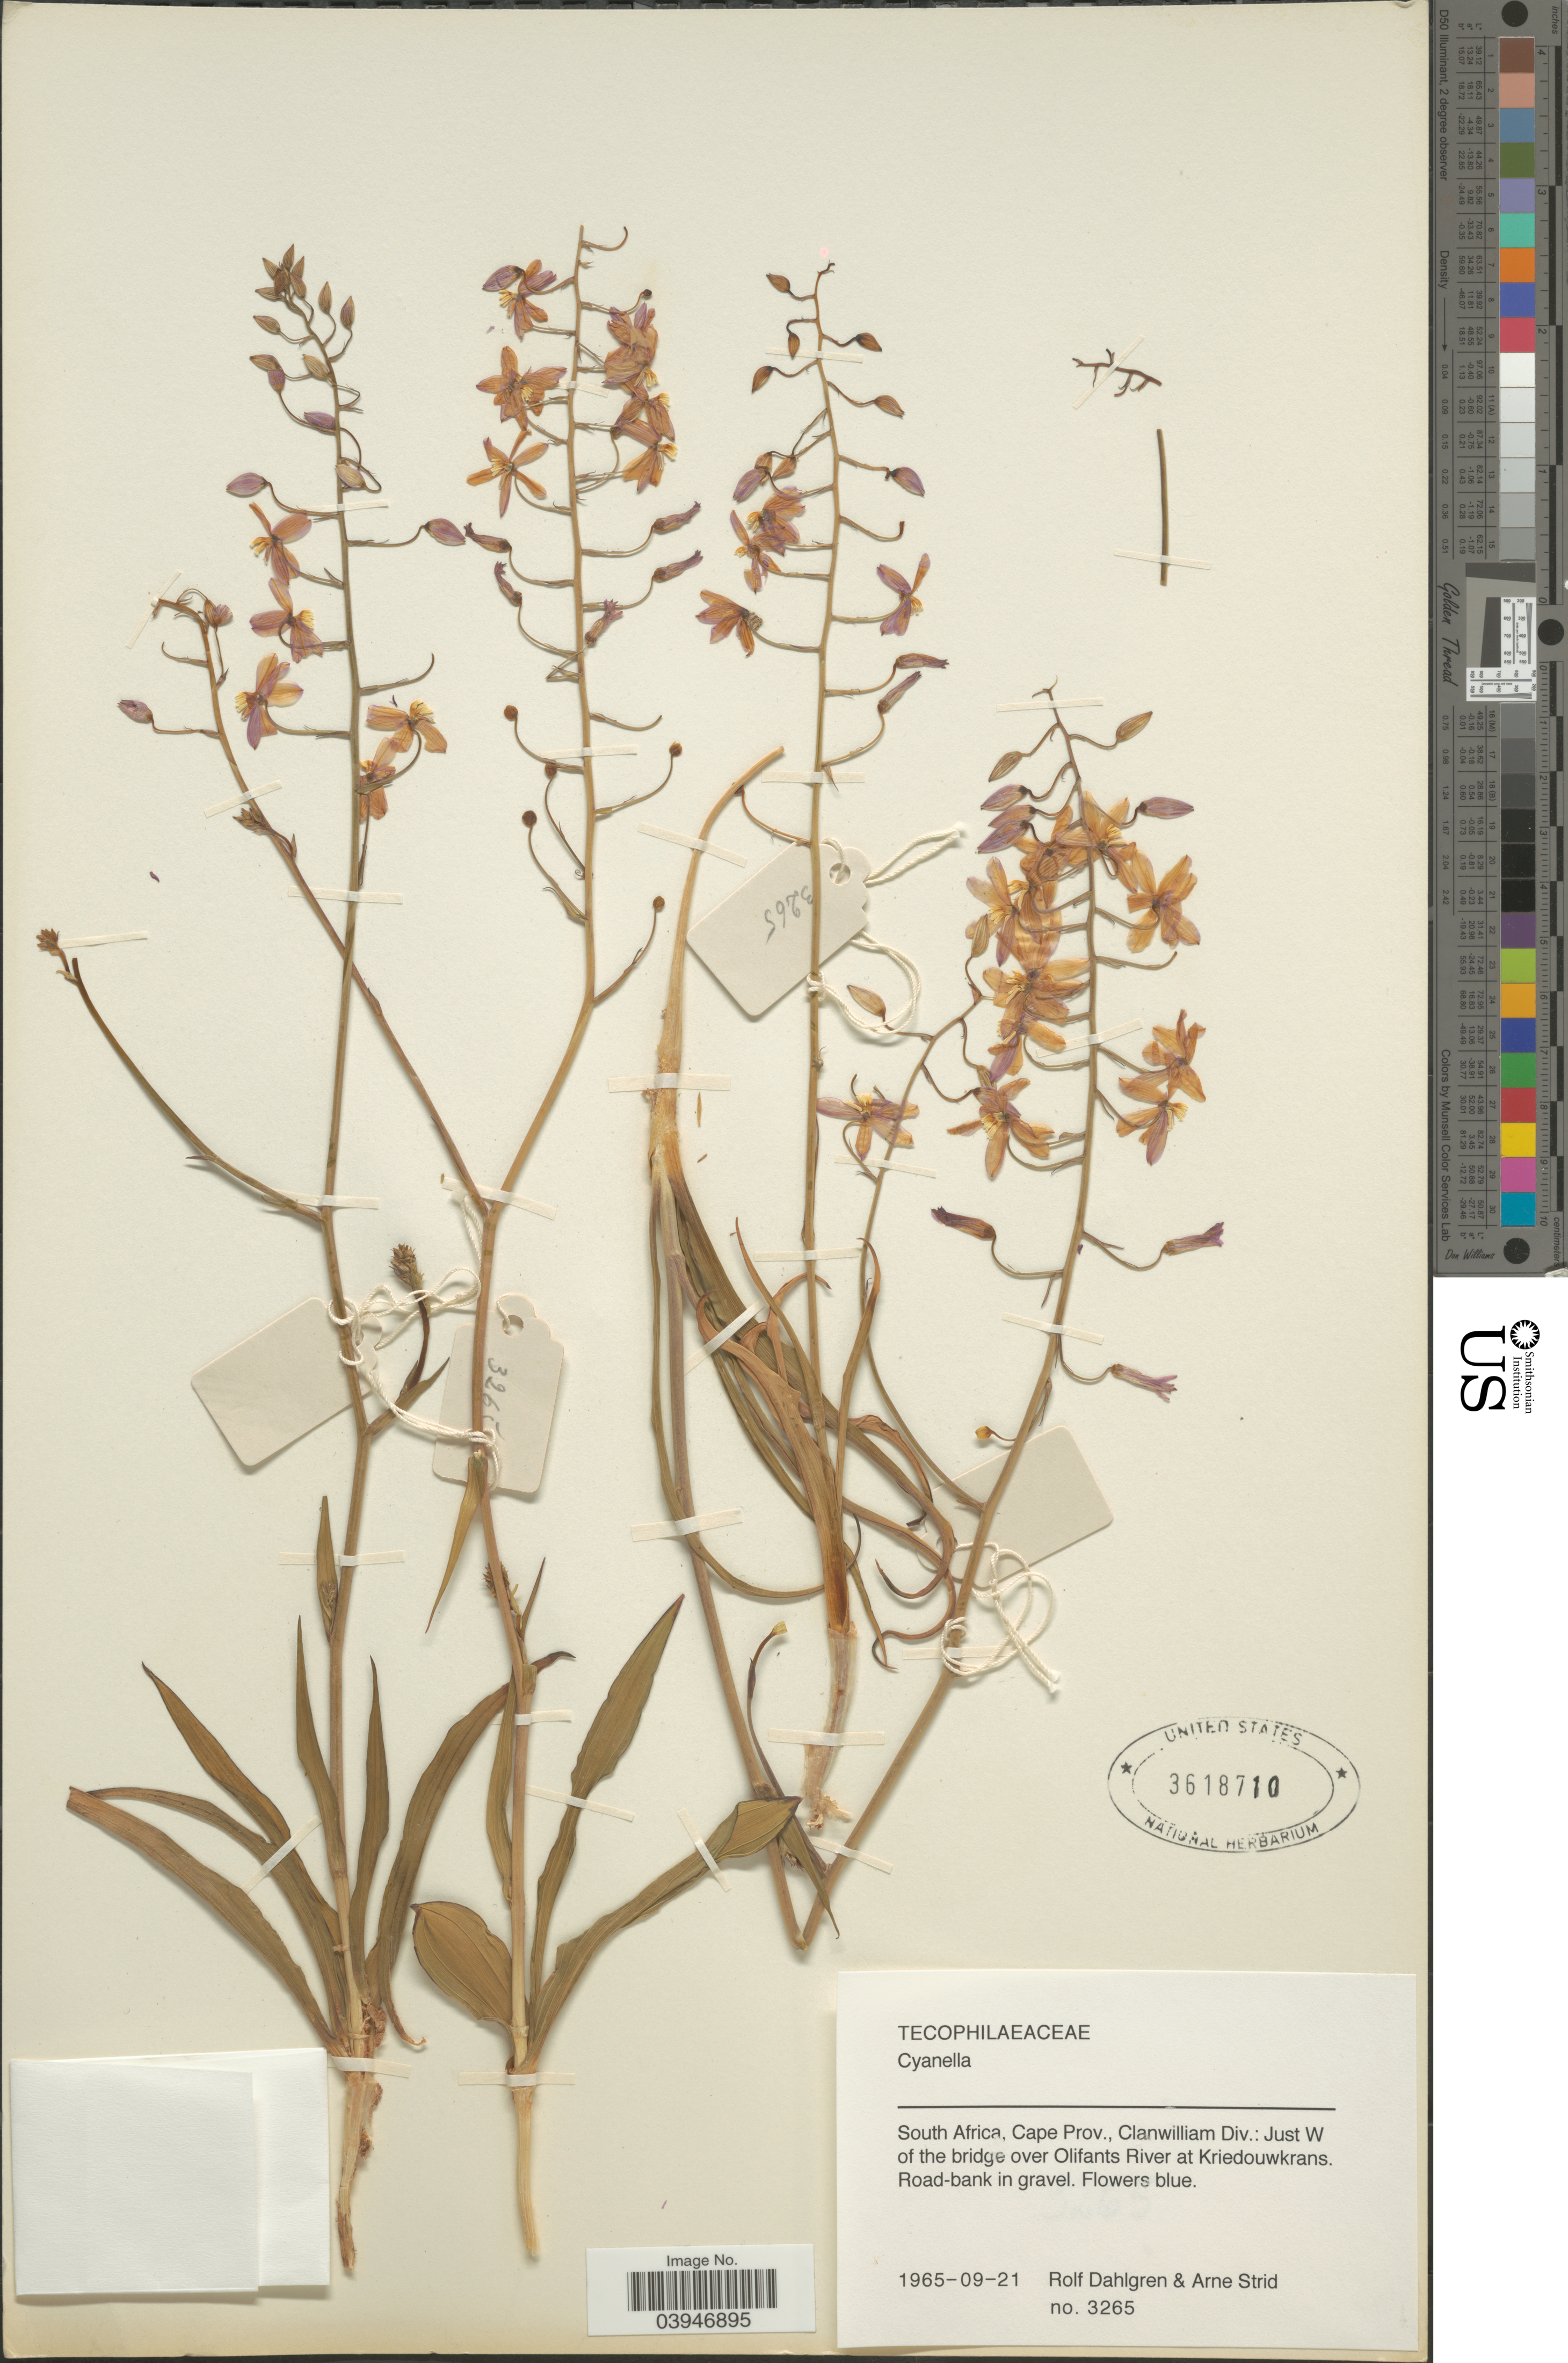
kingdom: Plantae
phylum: Tracheophyta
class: Liliopsida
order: Asparagales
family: Tecophilaeaceae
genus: Cyanella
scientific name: Cyanella sp.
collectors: R. Dahlgren & A. Strid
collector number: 3265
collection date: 1965-09-21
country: South Africa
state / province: Western Cape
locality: Clanwilliam Div.: Just W of the bridge over Olifants River at Kriedouwkrans.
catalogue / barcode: US 3618710